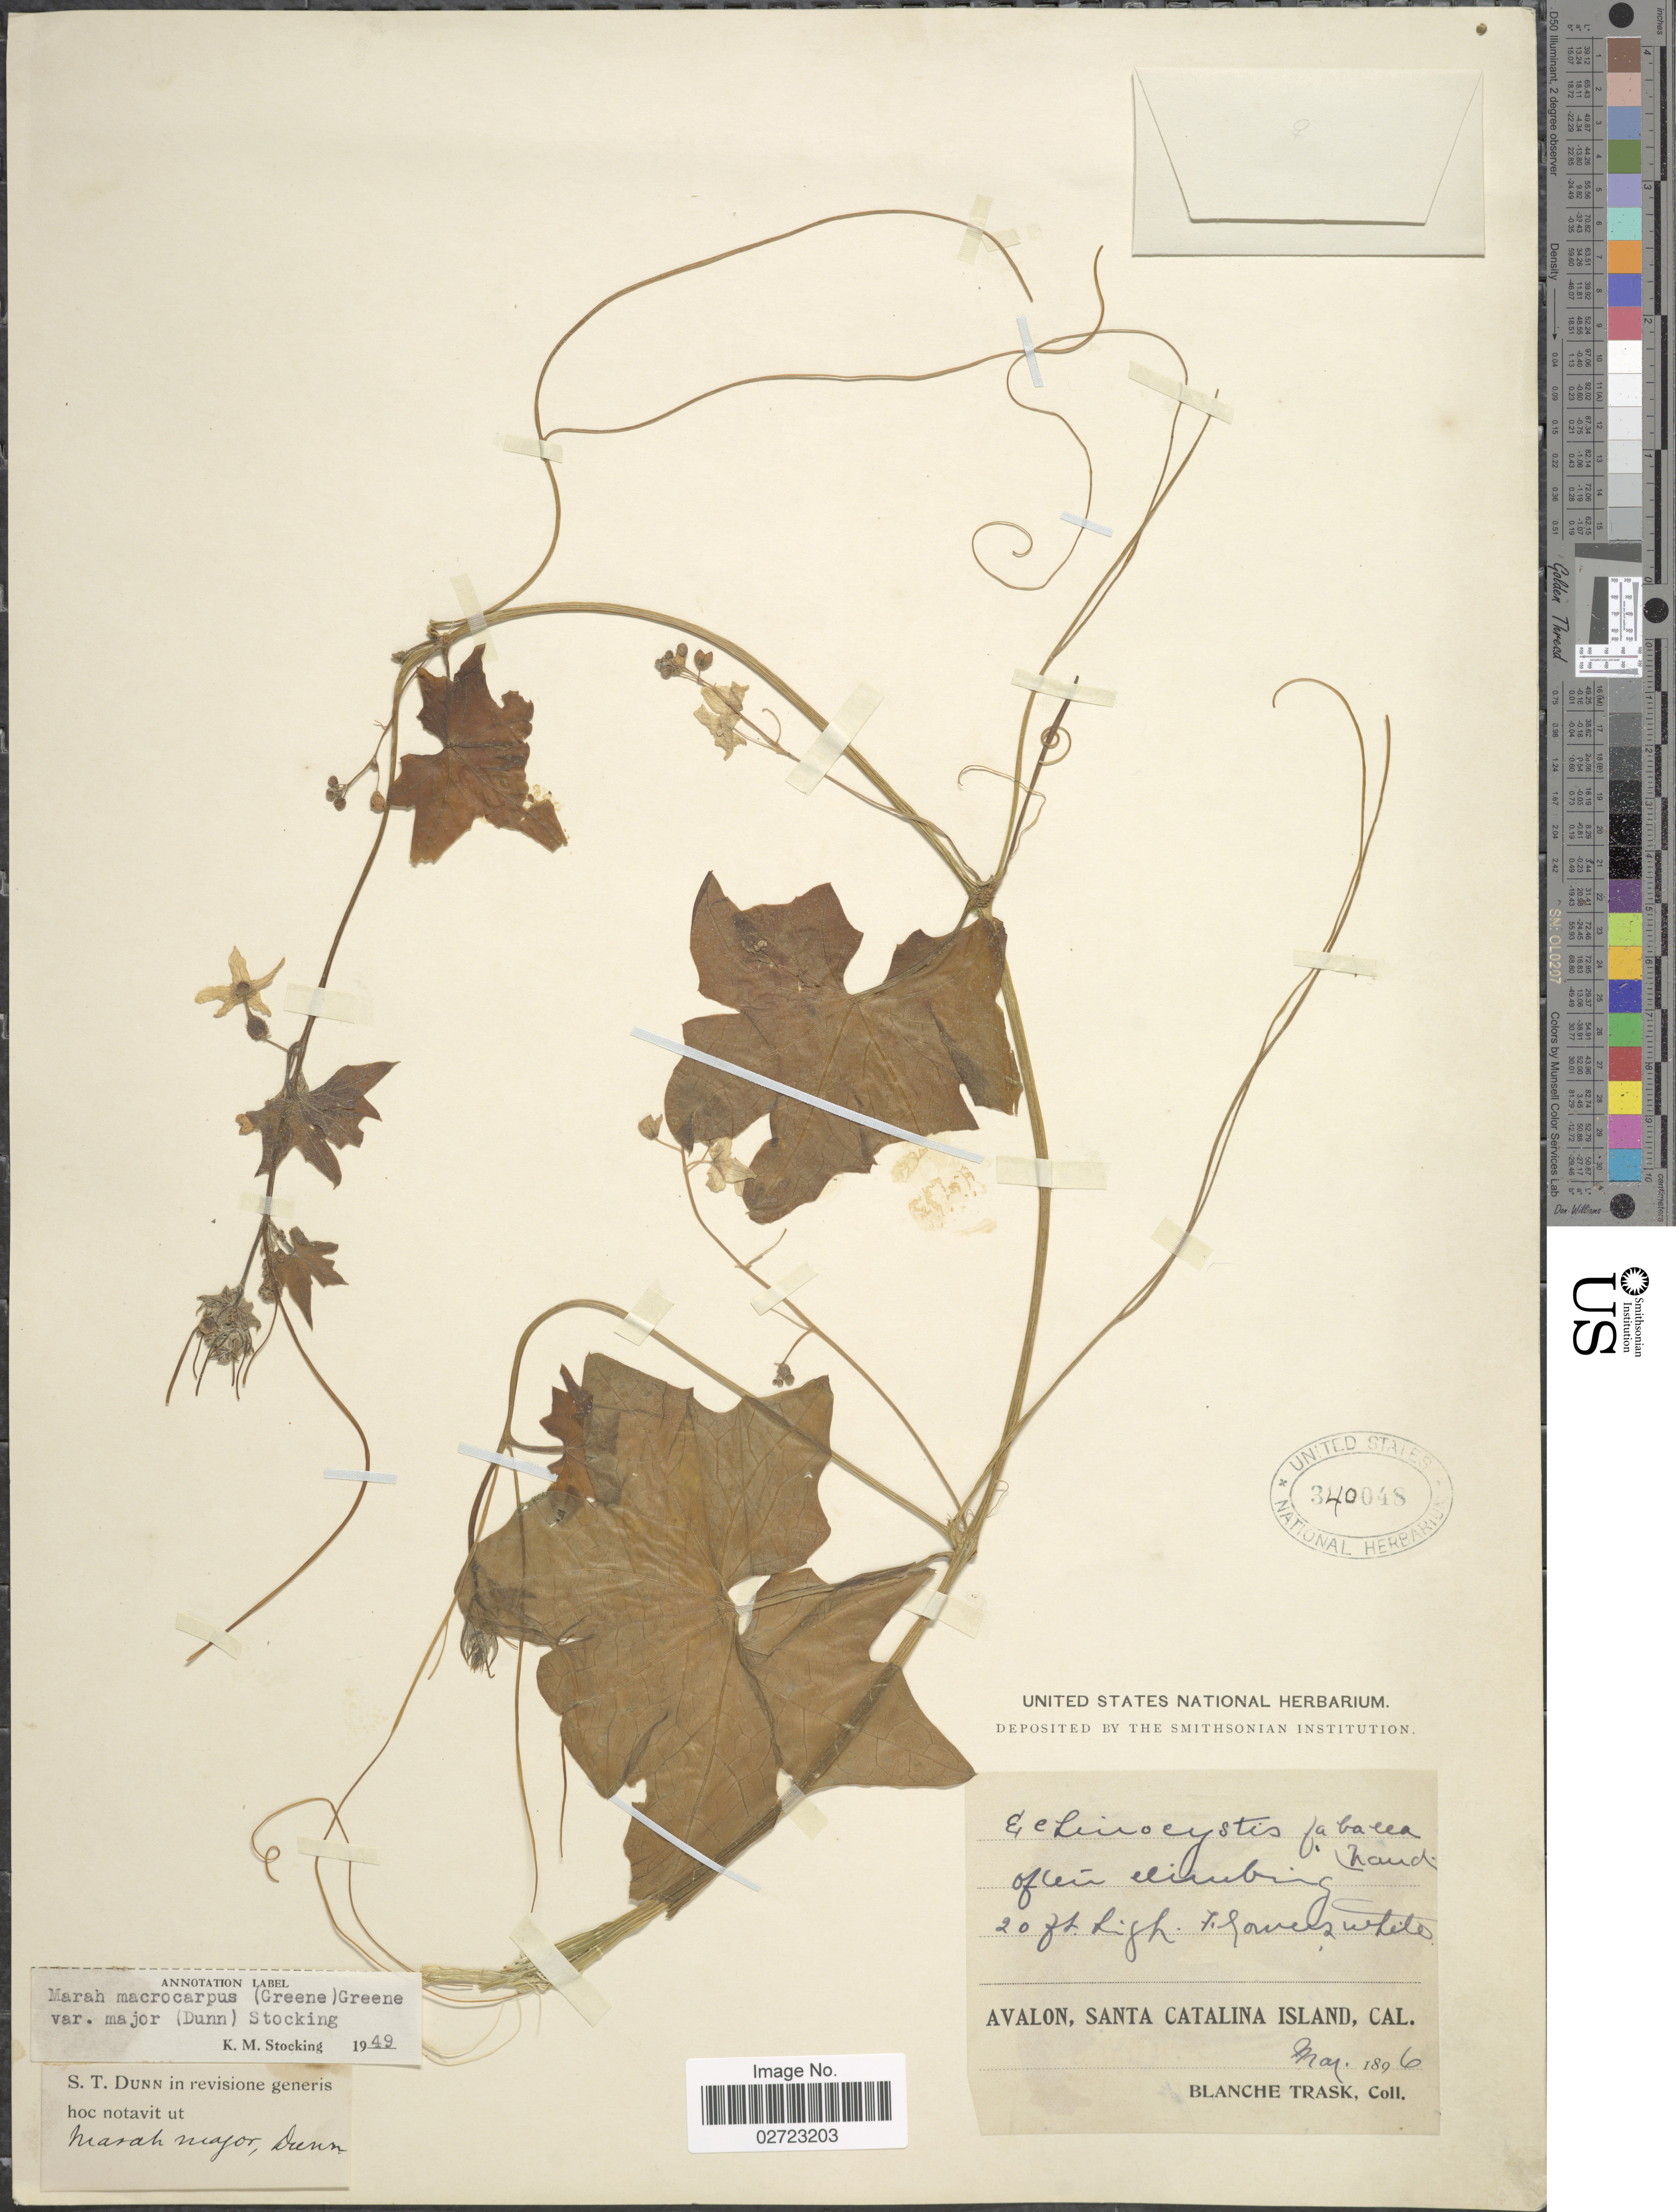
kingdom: Plantae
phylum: Tracheophyta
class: Magnoliopsida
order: Cucurbitales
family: Cucurbitaceae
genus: Marah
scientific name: Marah macrocarpa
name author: (Greene) Greene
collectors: B. Trask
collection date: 1896-05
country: United States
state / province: California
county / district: Los Angeles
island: Santa Catalina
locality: Avalon, Santa Catalina Island.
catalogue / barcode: US 340048